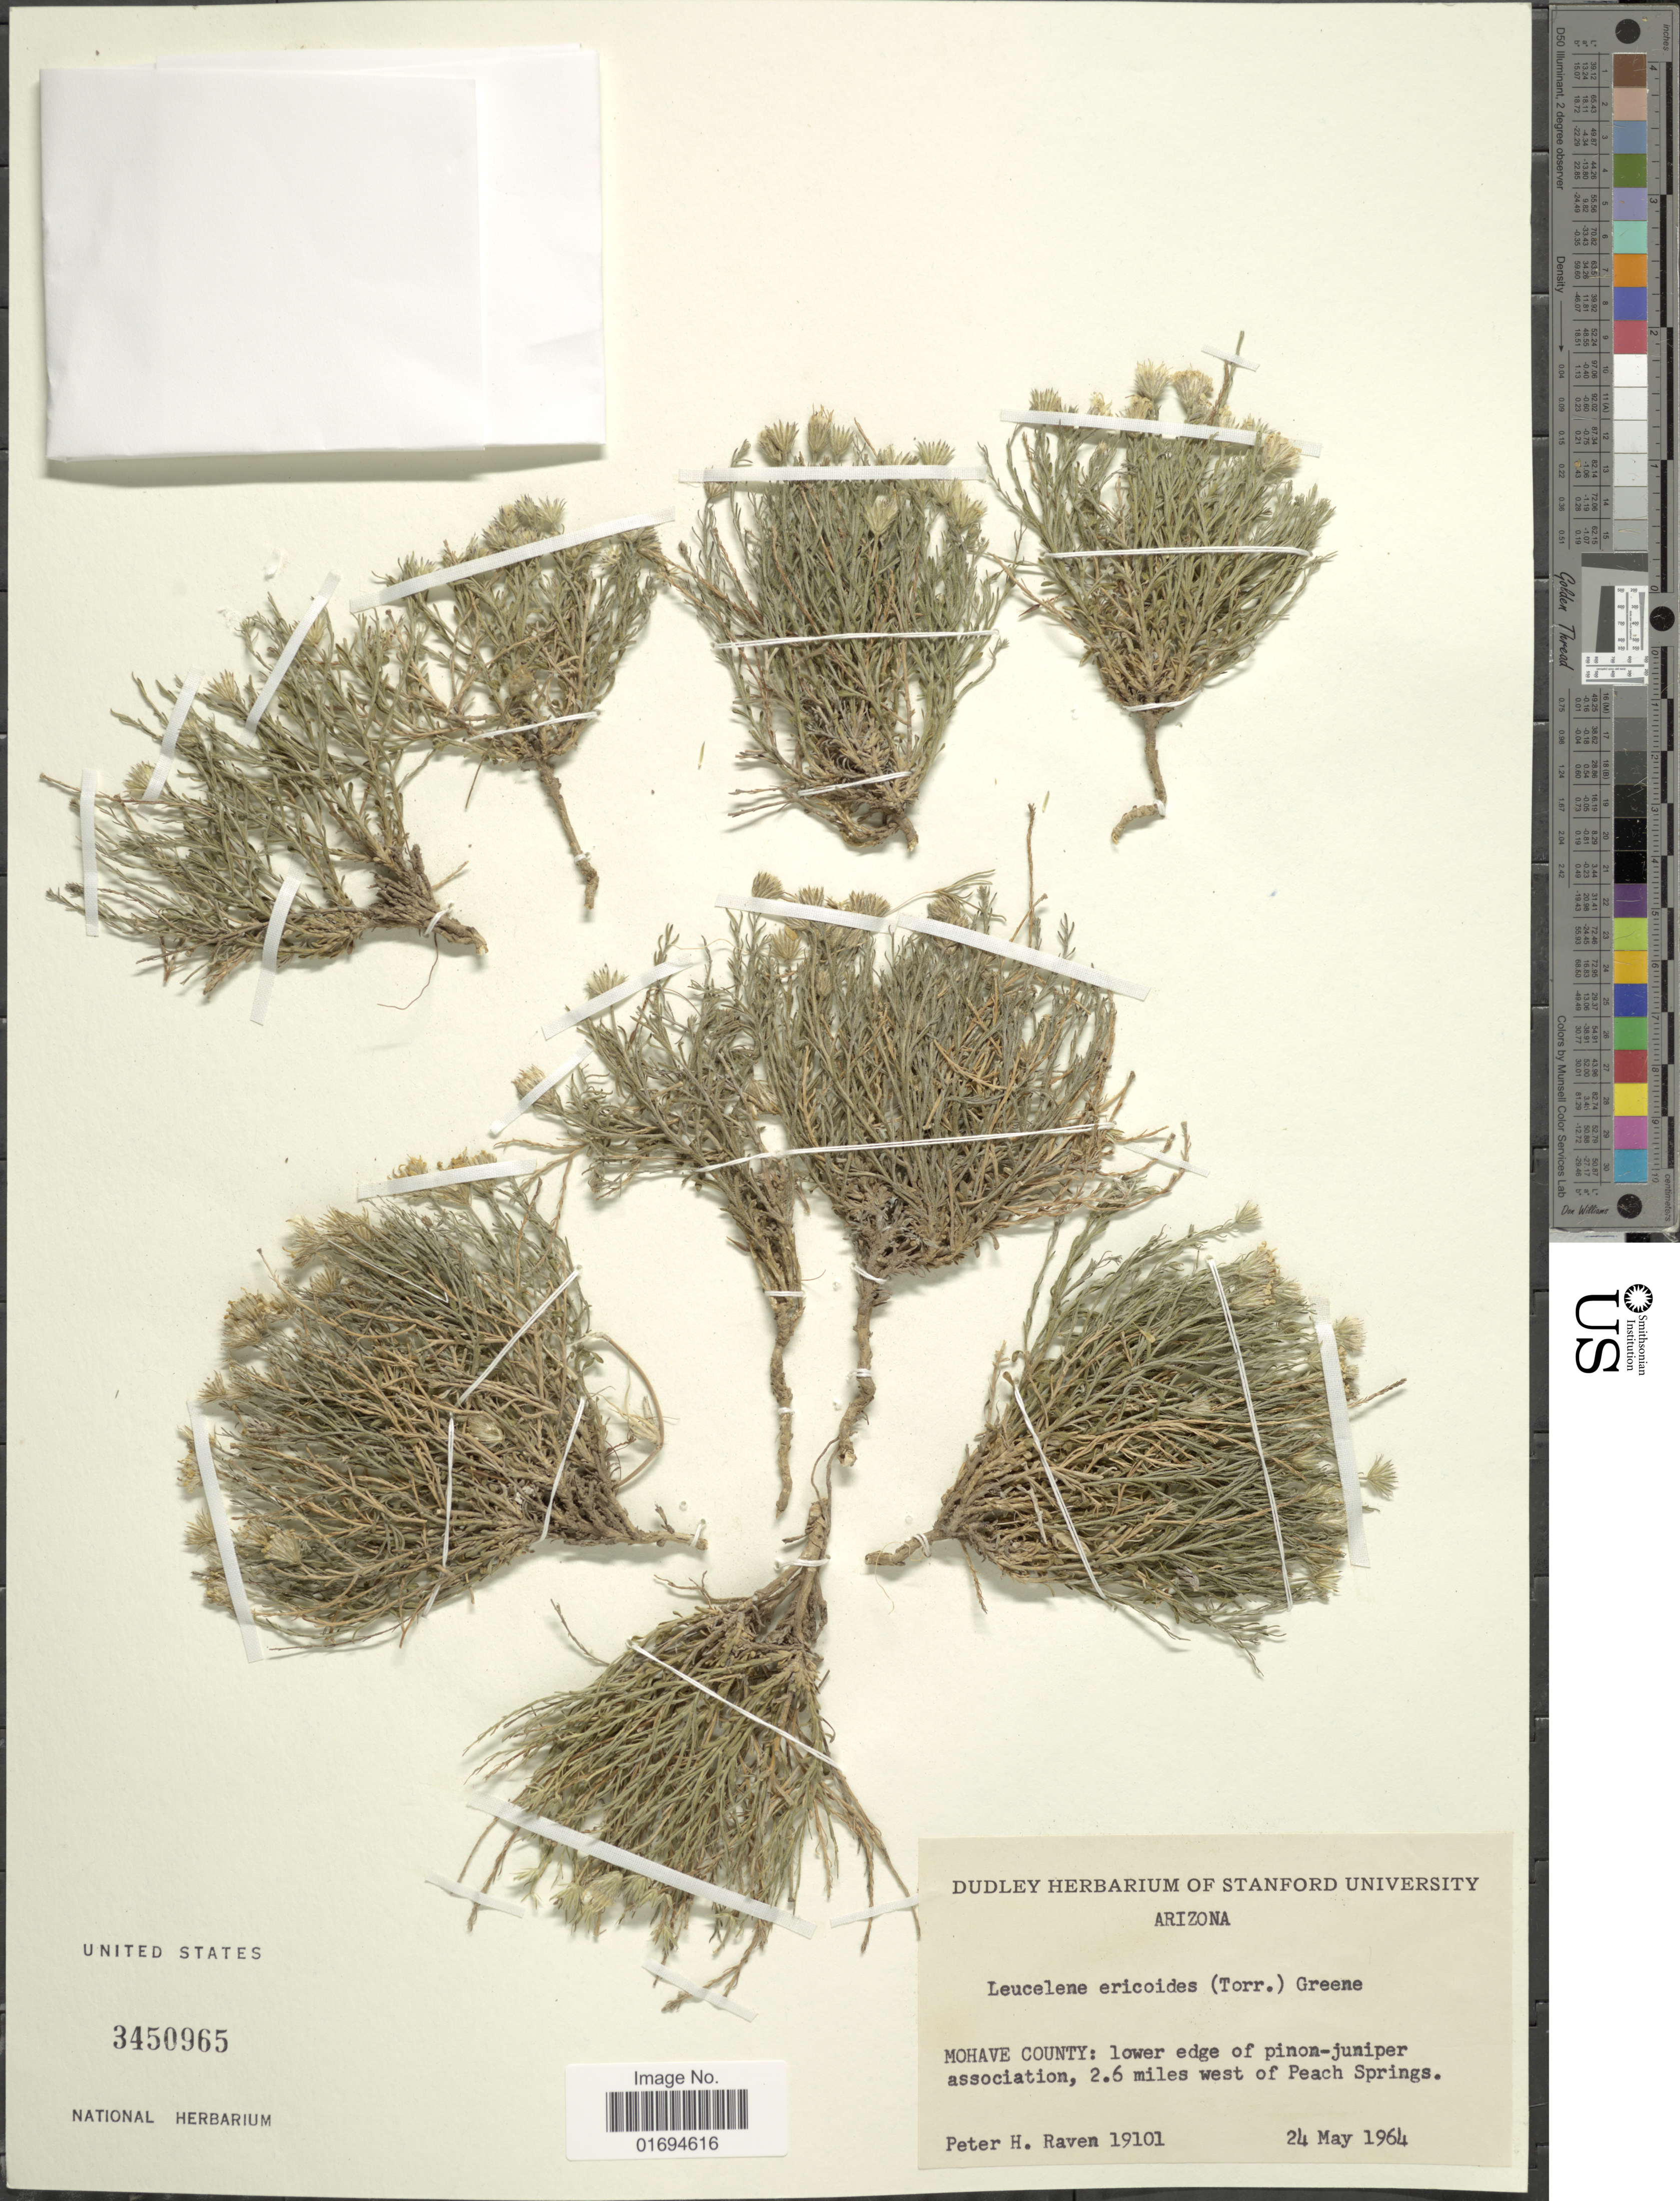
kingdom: Plantae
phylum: Tracheophyta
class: Magnoliopsida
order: Asterales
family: Asteraceae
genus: Chaetopappa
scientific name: Chaetopappa ericoides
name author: (Torr.) G.L. Nesom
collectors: P. Raven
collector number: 19101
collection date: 1964-05-24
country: United States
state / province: Arizona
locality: Mohave County: lower edge of pinon-juniper association, 2.6 miles west of Peach Springs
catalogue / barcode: US 3450965